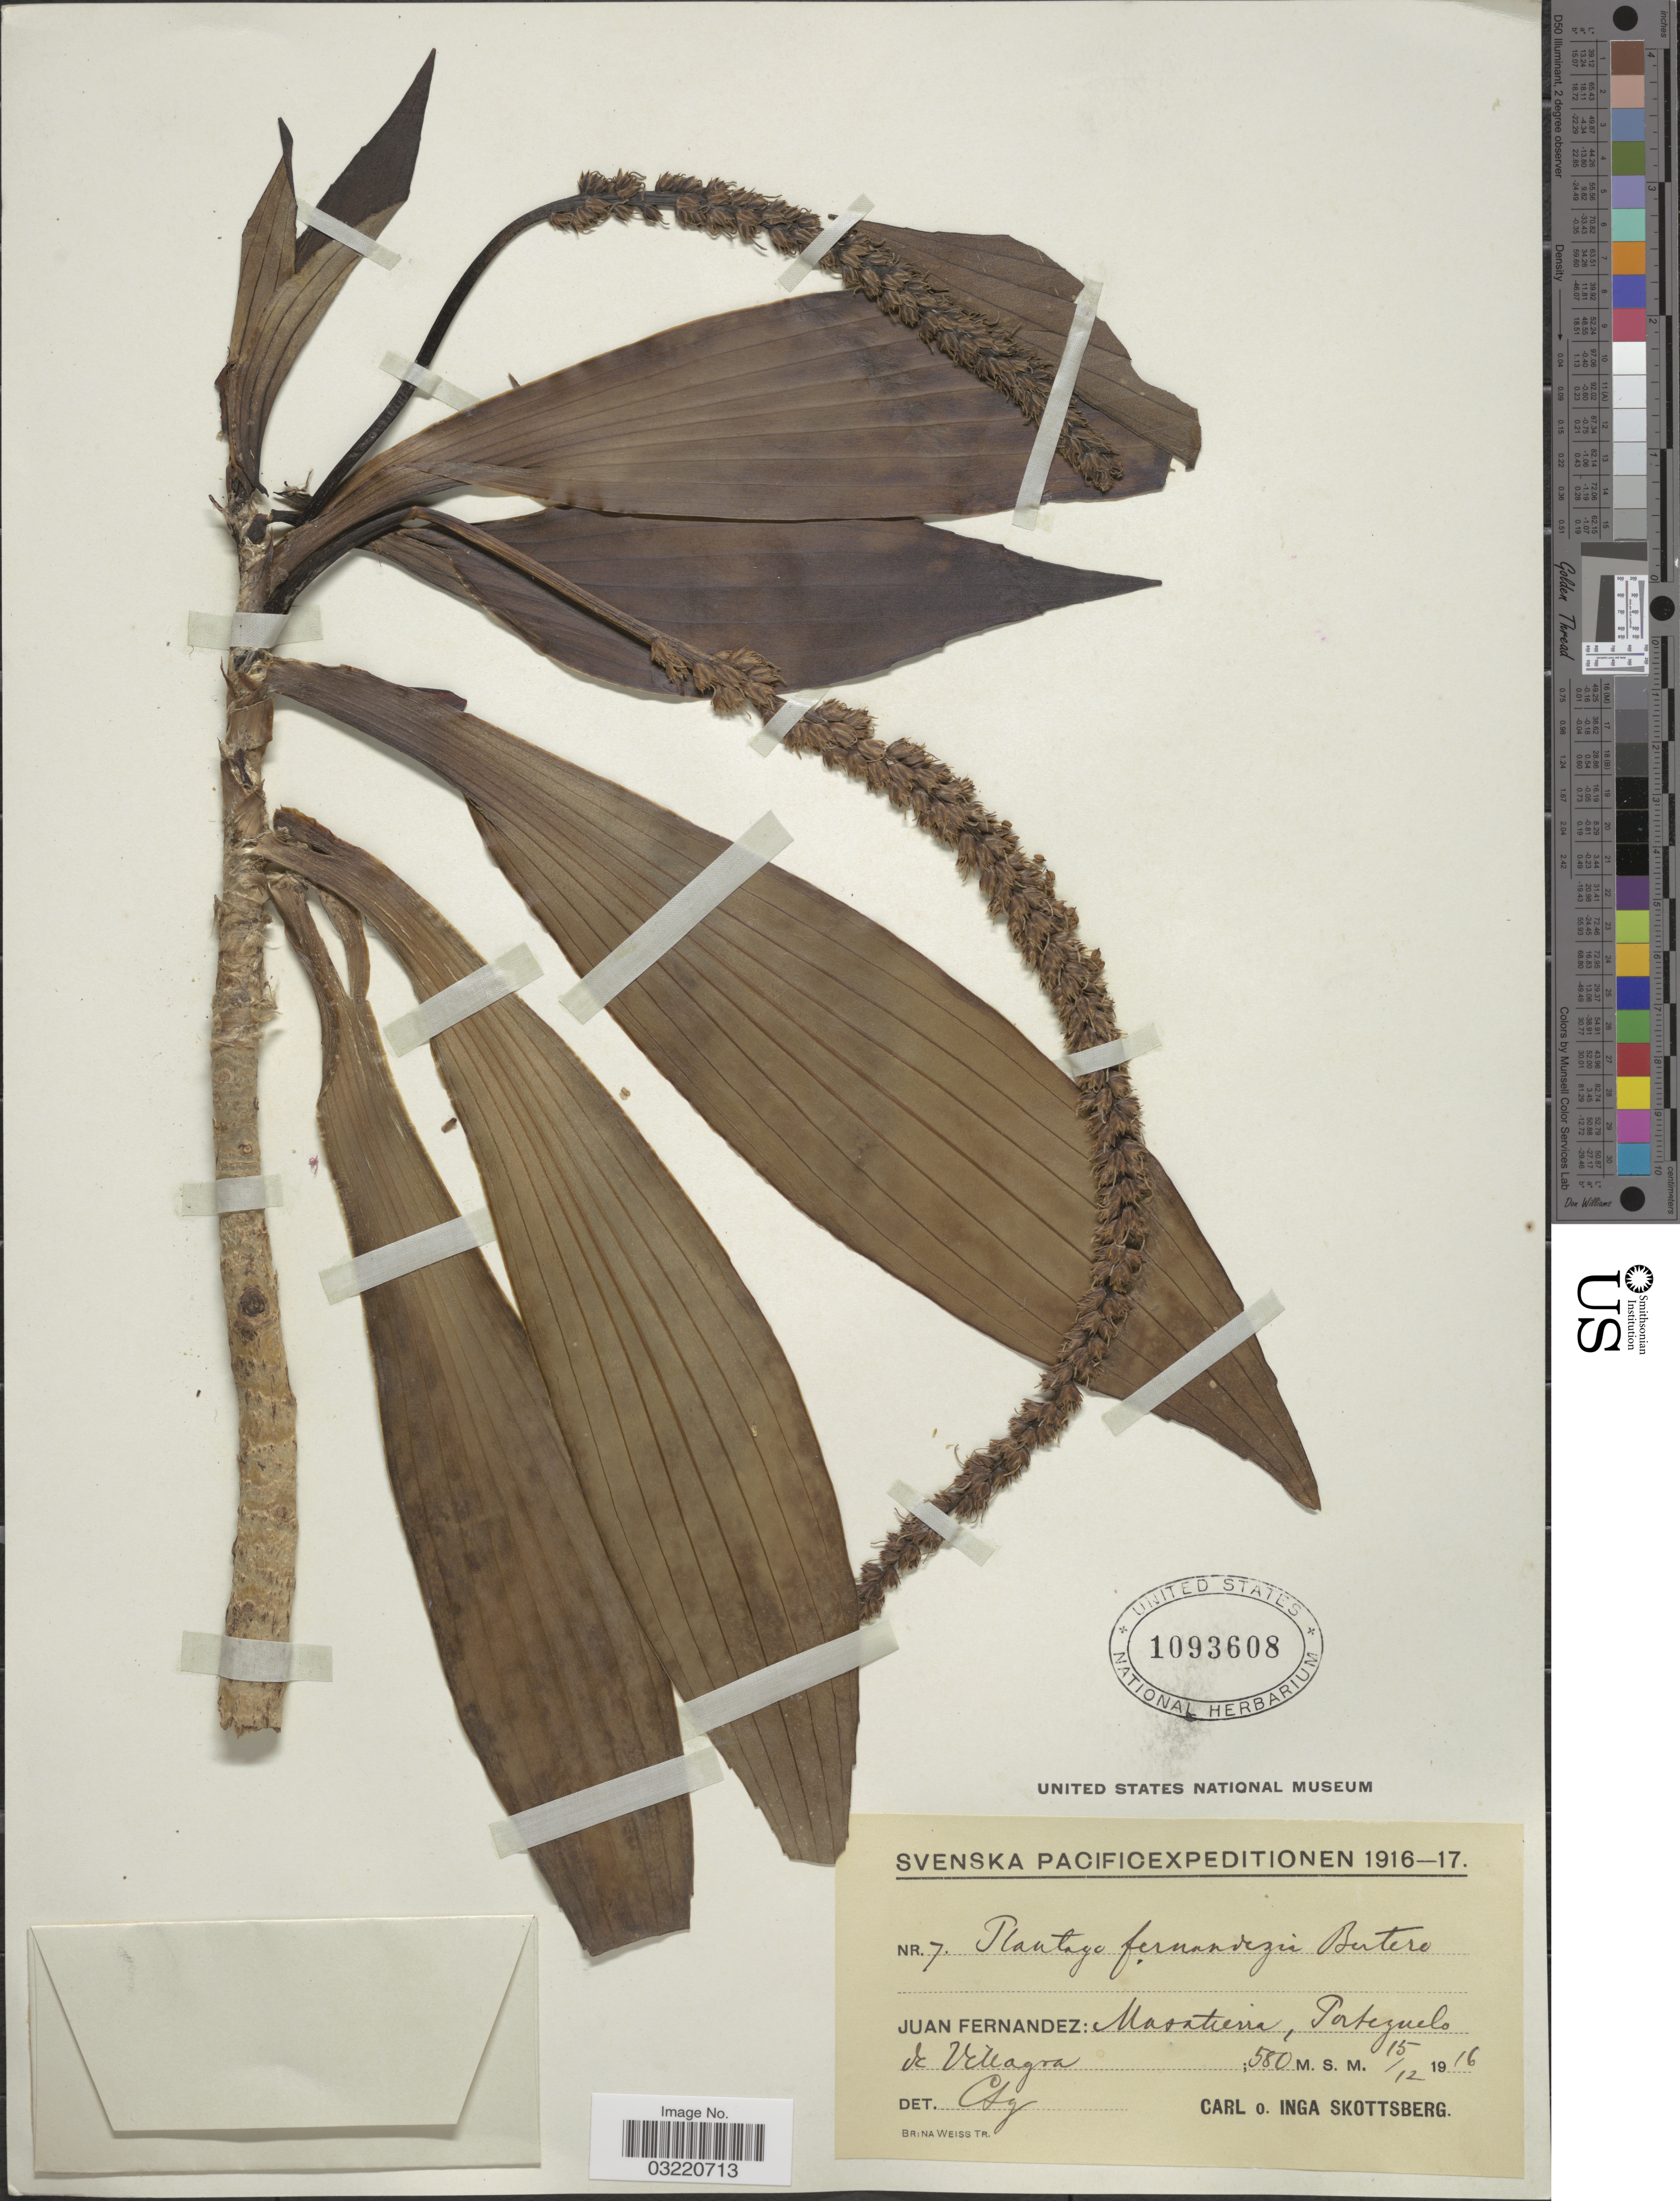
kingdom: Plantae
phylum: Tracheophyta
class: Magnoliopsida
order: Lamiales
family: Plantaginaceae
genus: Plantago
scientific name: Plantago fernandezia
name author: Bertero ex Barnéoud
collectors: C. Skottsberg & I. Skottsberg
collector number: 7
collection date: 1916-12-15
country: Chile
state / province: Valparaíso (V)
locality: Juan Fernandez: Masatierra, Portezuelo de Villagra.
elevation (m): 580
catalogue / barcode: US 1093608